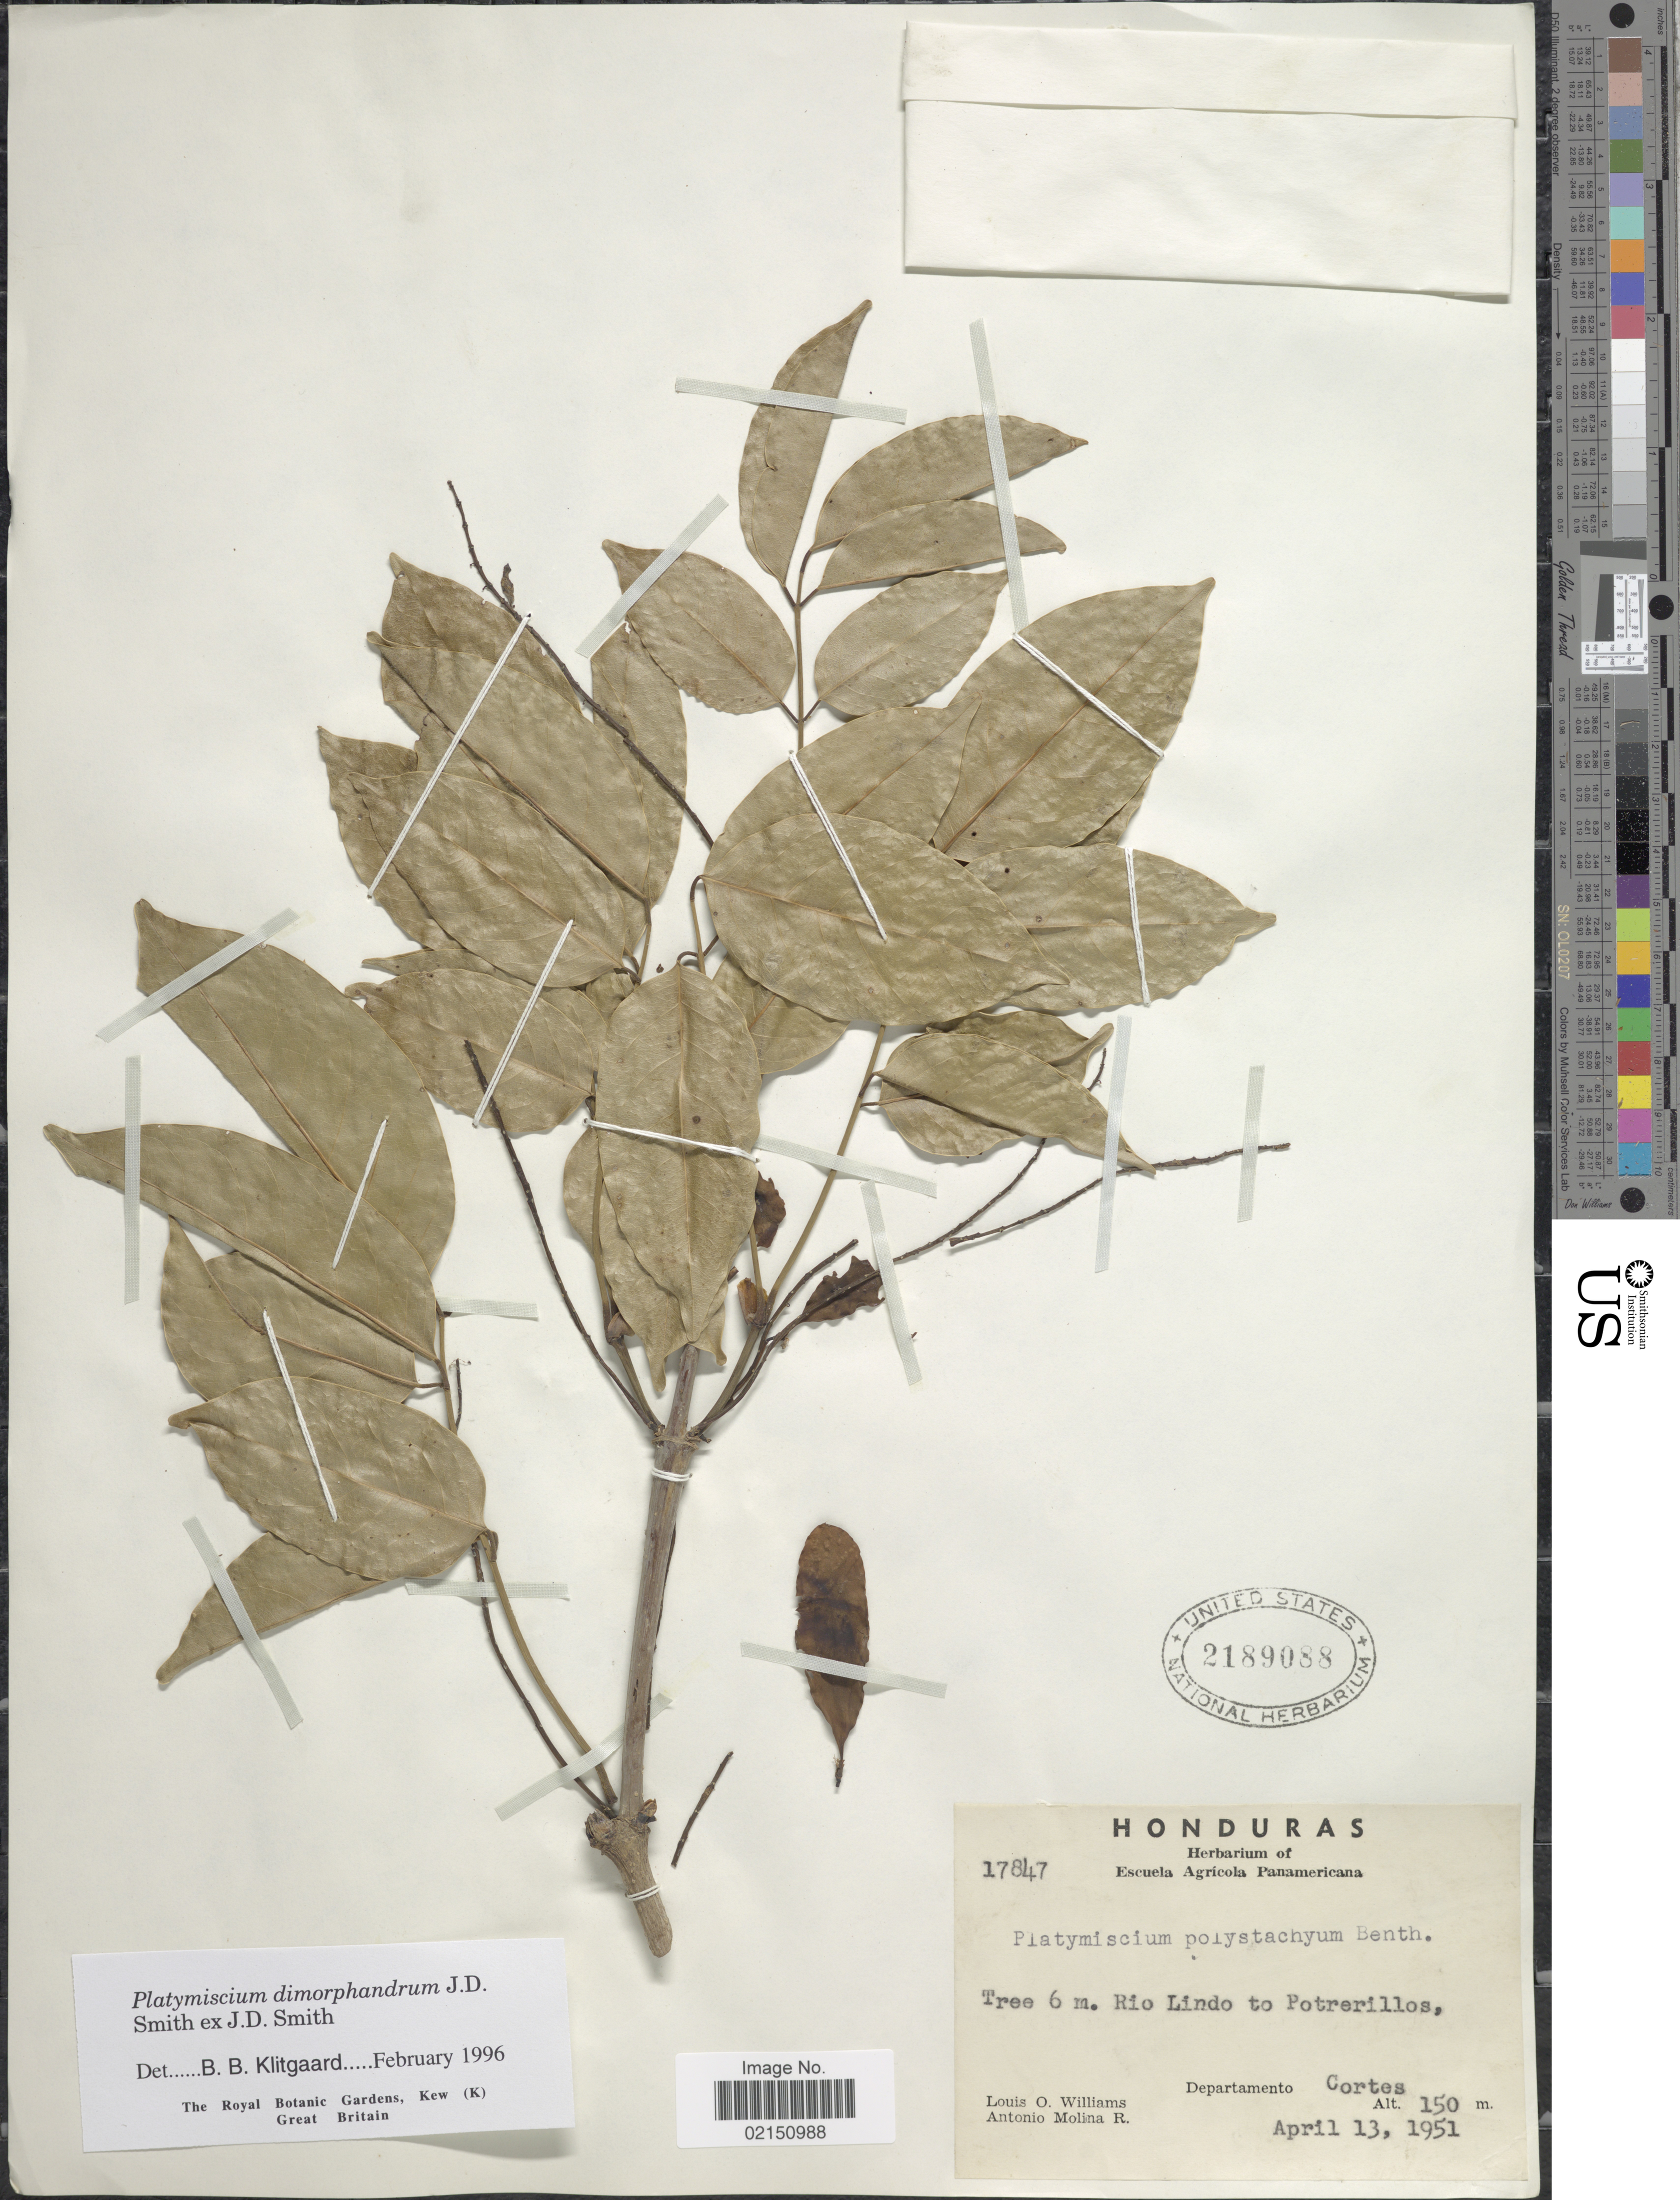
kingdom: Plantae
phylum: Tracheophyta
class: Magnoliopsida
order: Fabales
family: Fabaceae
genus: Platymiscium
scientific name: Platymiscium dimorphandrum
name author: Donn. Sm.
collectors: L. O. Williams & A. Molina R.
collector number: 17847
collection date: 1951-04-13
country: Honduras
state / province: Cortés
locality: Rio Lindo to Potrerillos, Departamento Cortes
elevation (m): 150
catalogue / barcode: US 2189088